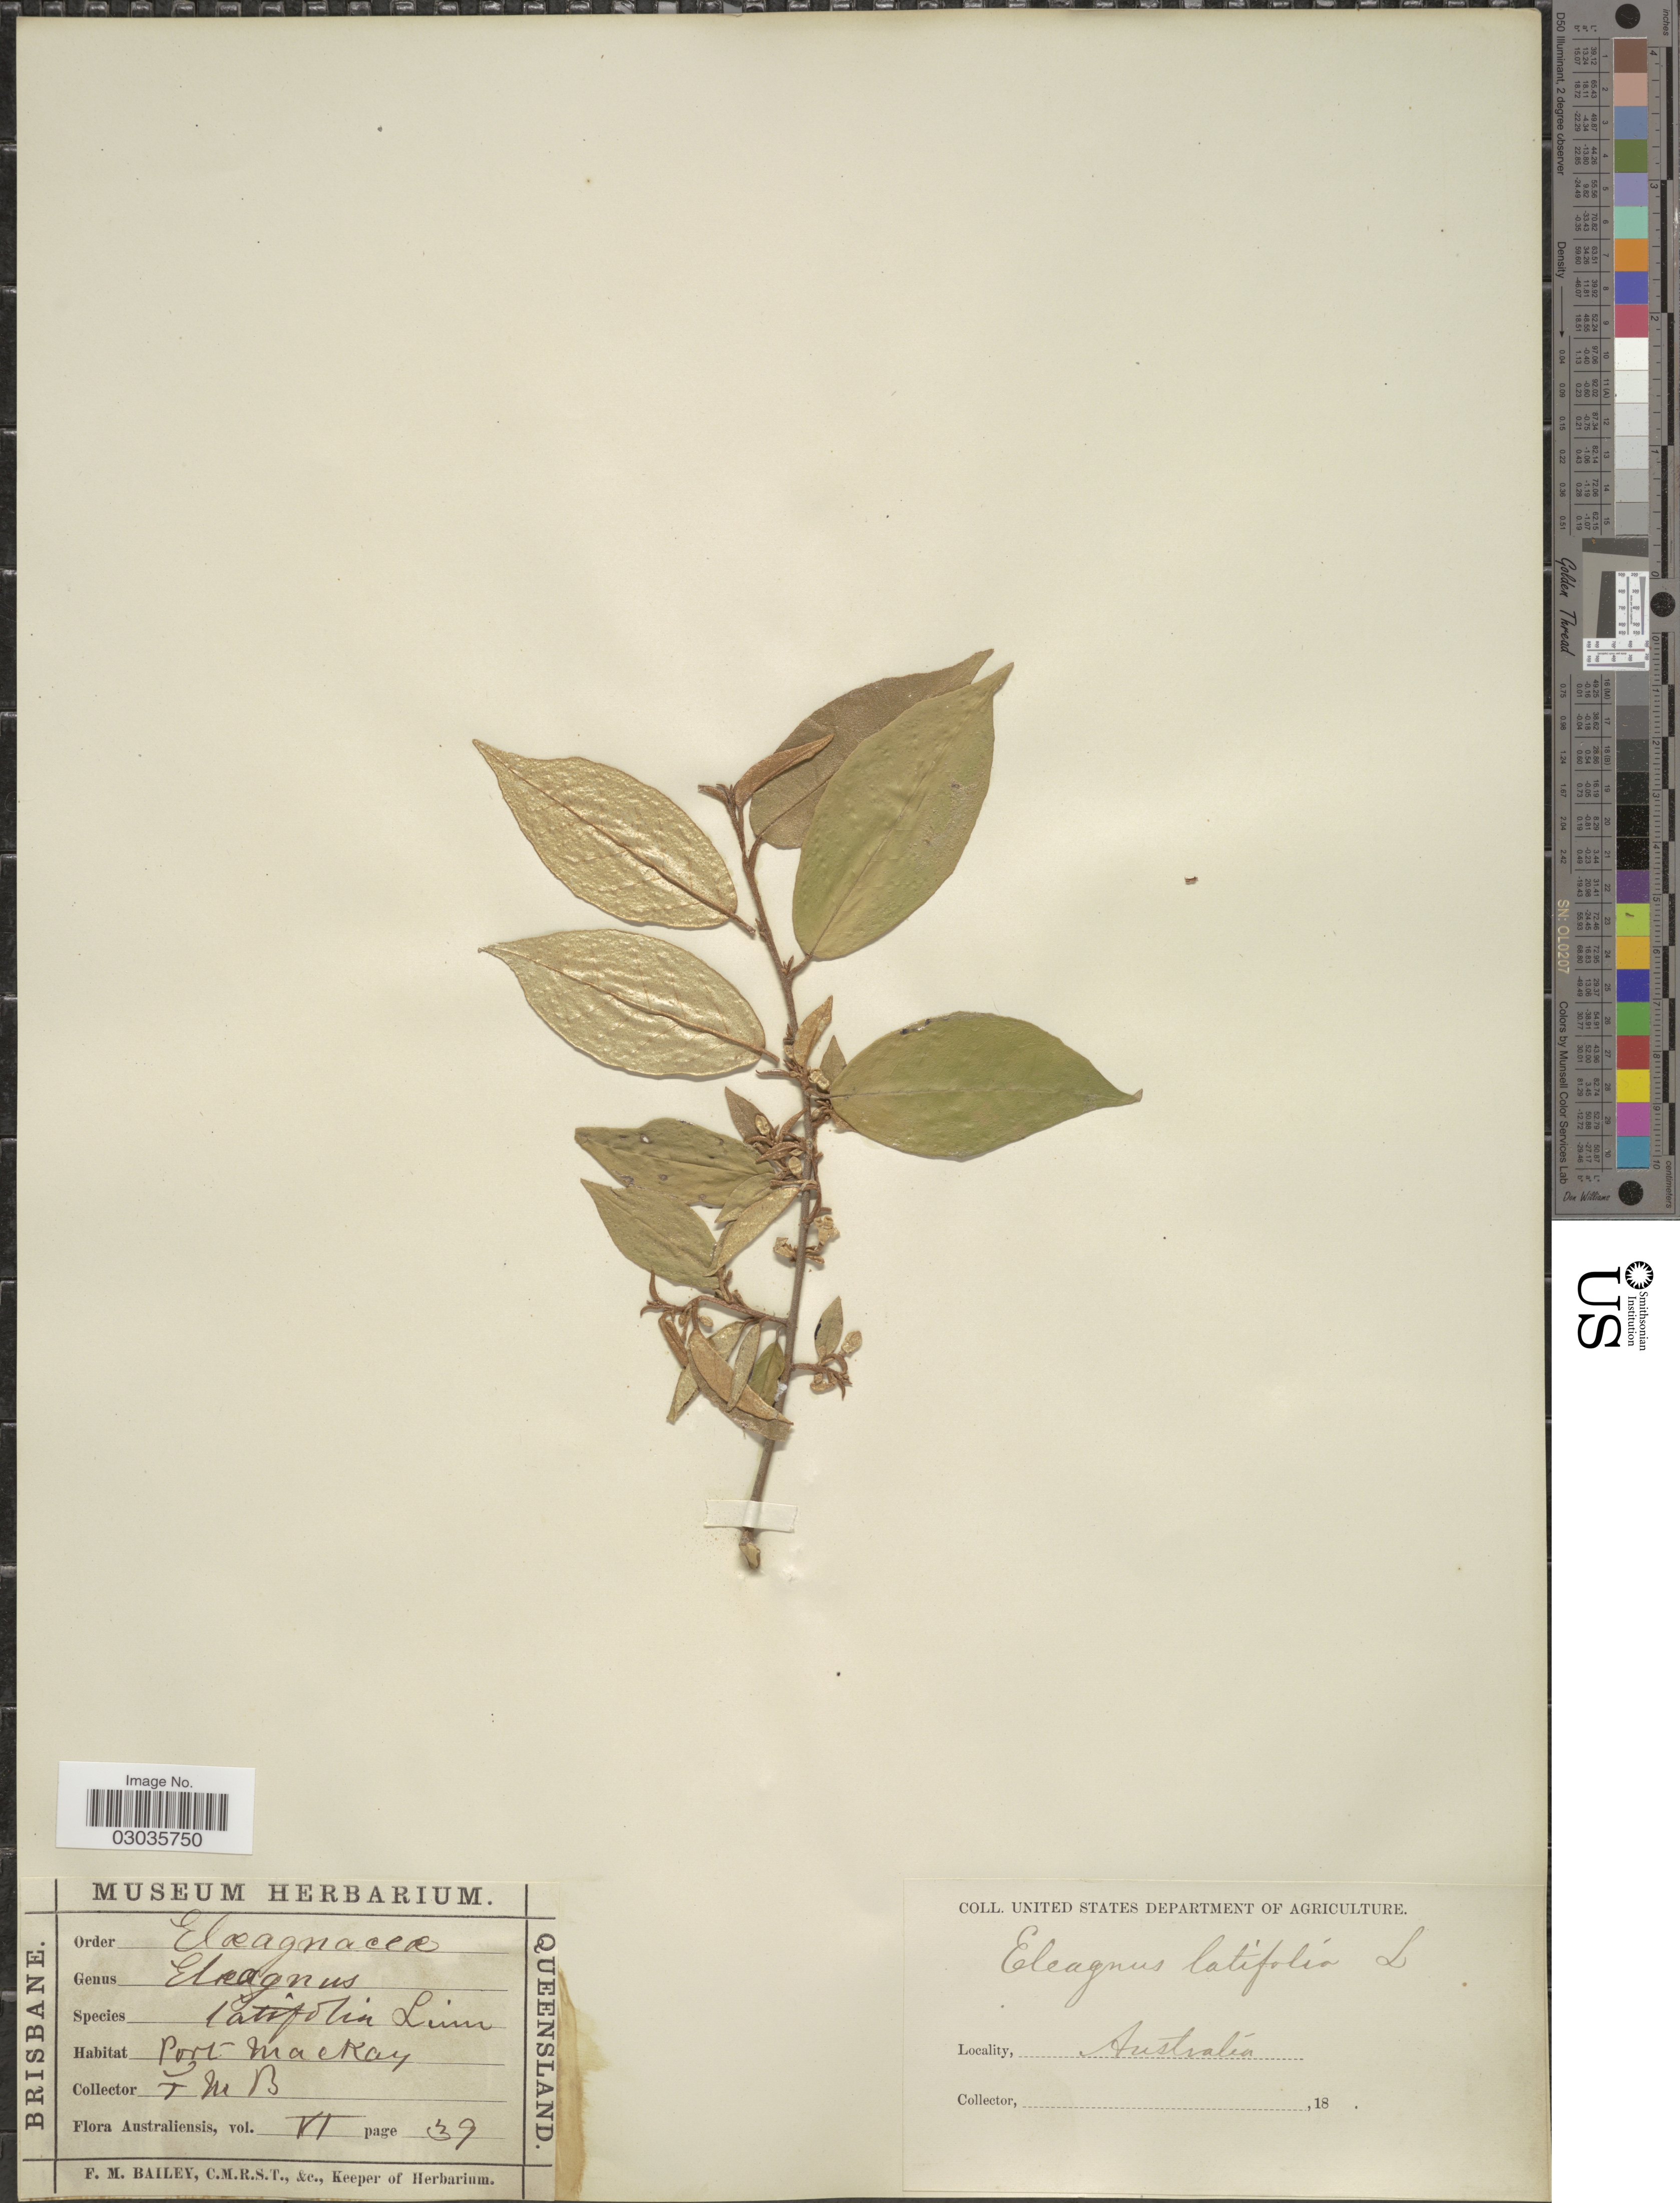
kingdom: Plantae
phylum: Tracheophyta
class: Magnoliopsida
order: Rosales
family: Elaeagnaceae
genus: Elaeagnus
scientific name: Elaeagnus latifolia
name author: L.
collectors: F. M. Bailey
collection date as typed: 18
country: Australia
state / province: Queensland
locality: Port Mackay.